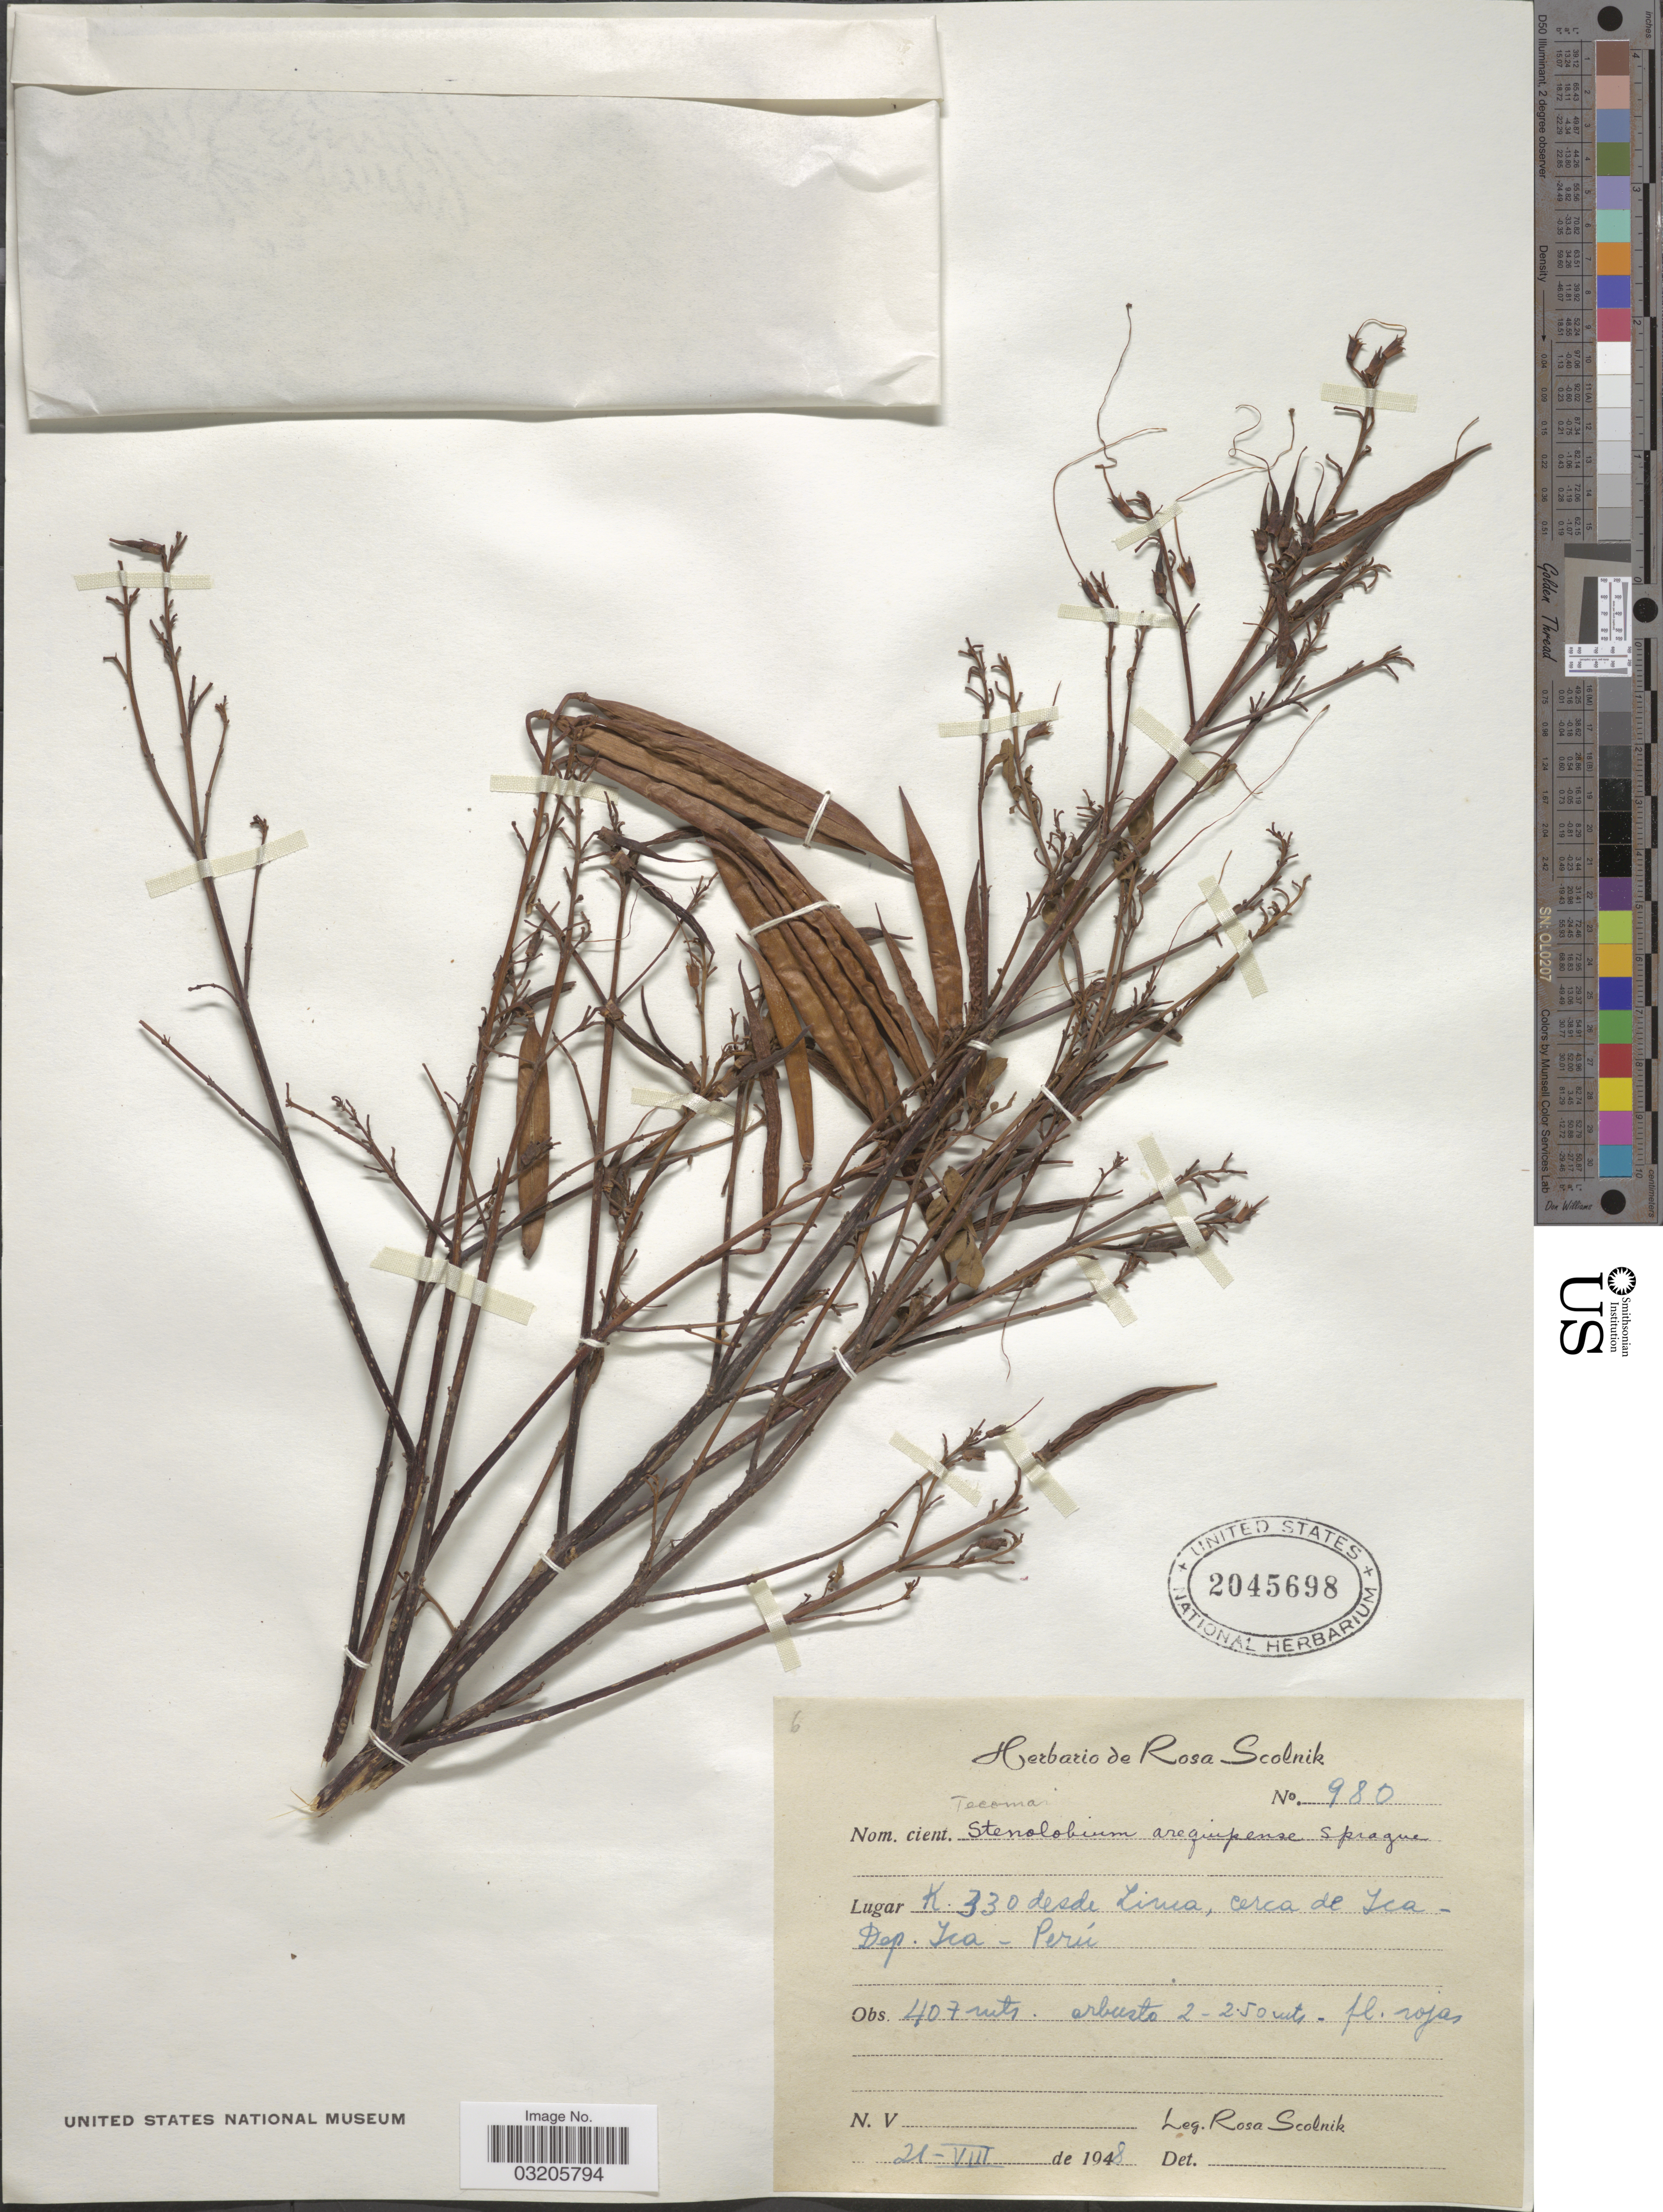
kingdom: Plantae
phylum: Tracheophyta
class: Magnoliopsida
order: Lamiales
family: Bignoniaceae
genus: Tecoma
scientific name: Tecoma sp.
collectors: R. Scolnik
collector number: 980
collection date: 1948-08-21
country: Peru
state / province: Ica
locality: K. 330 desde Lima, cerca de Ica - Dep. Ica.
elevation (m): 407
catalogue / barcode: US 2045698